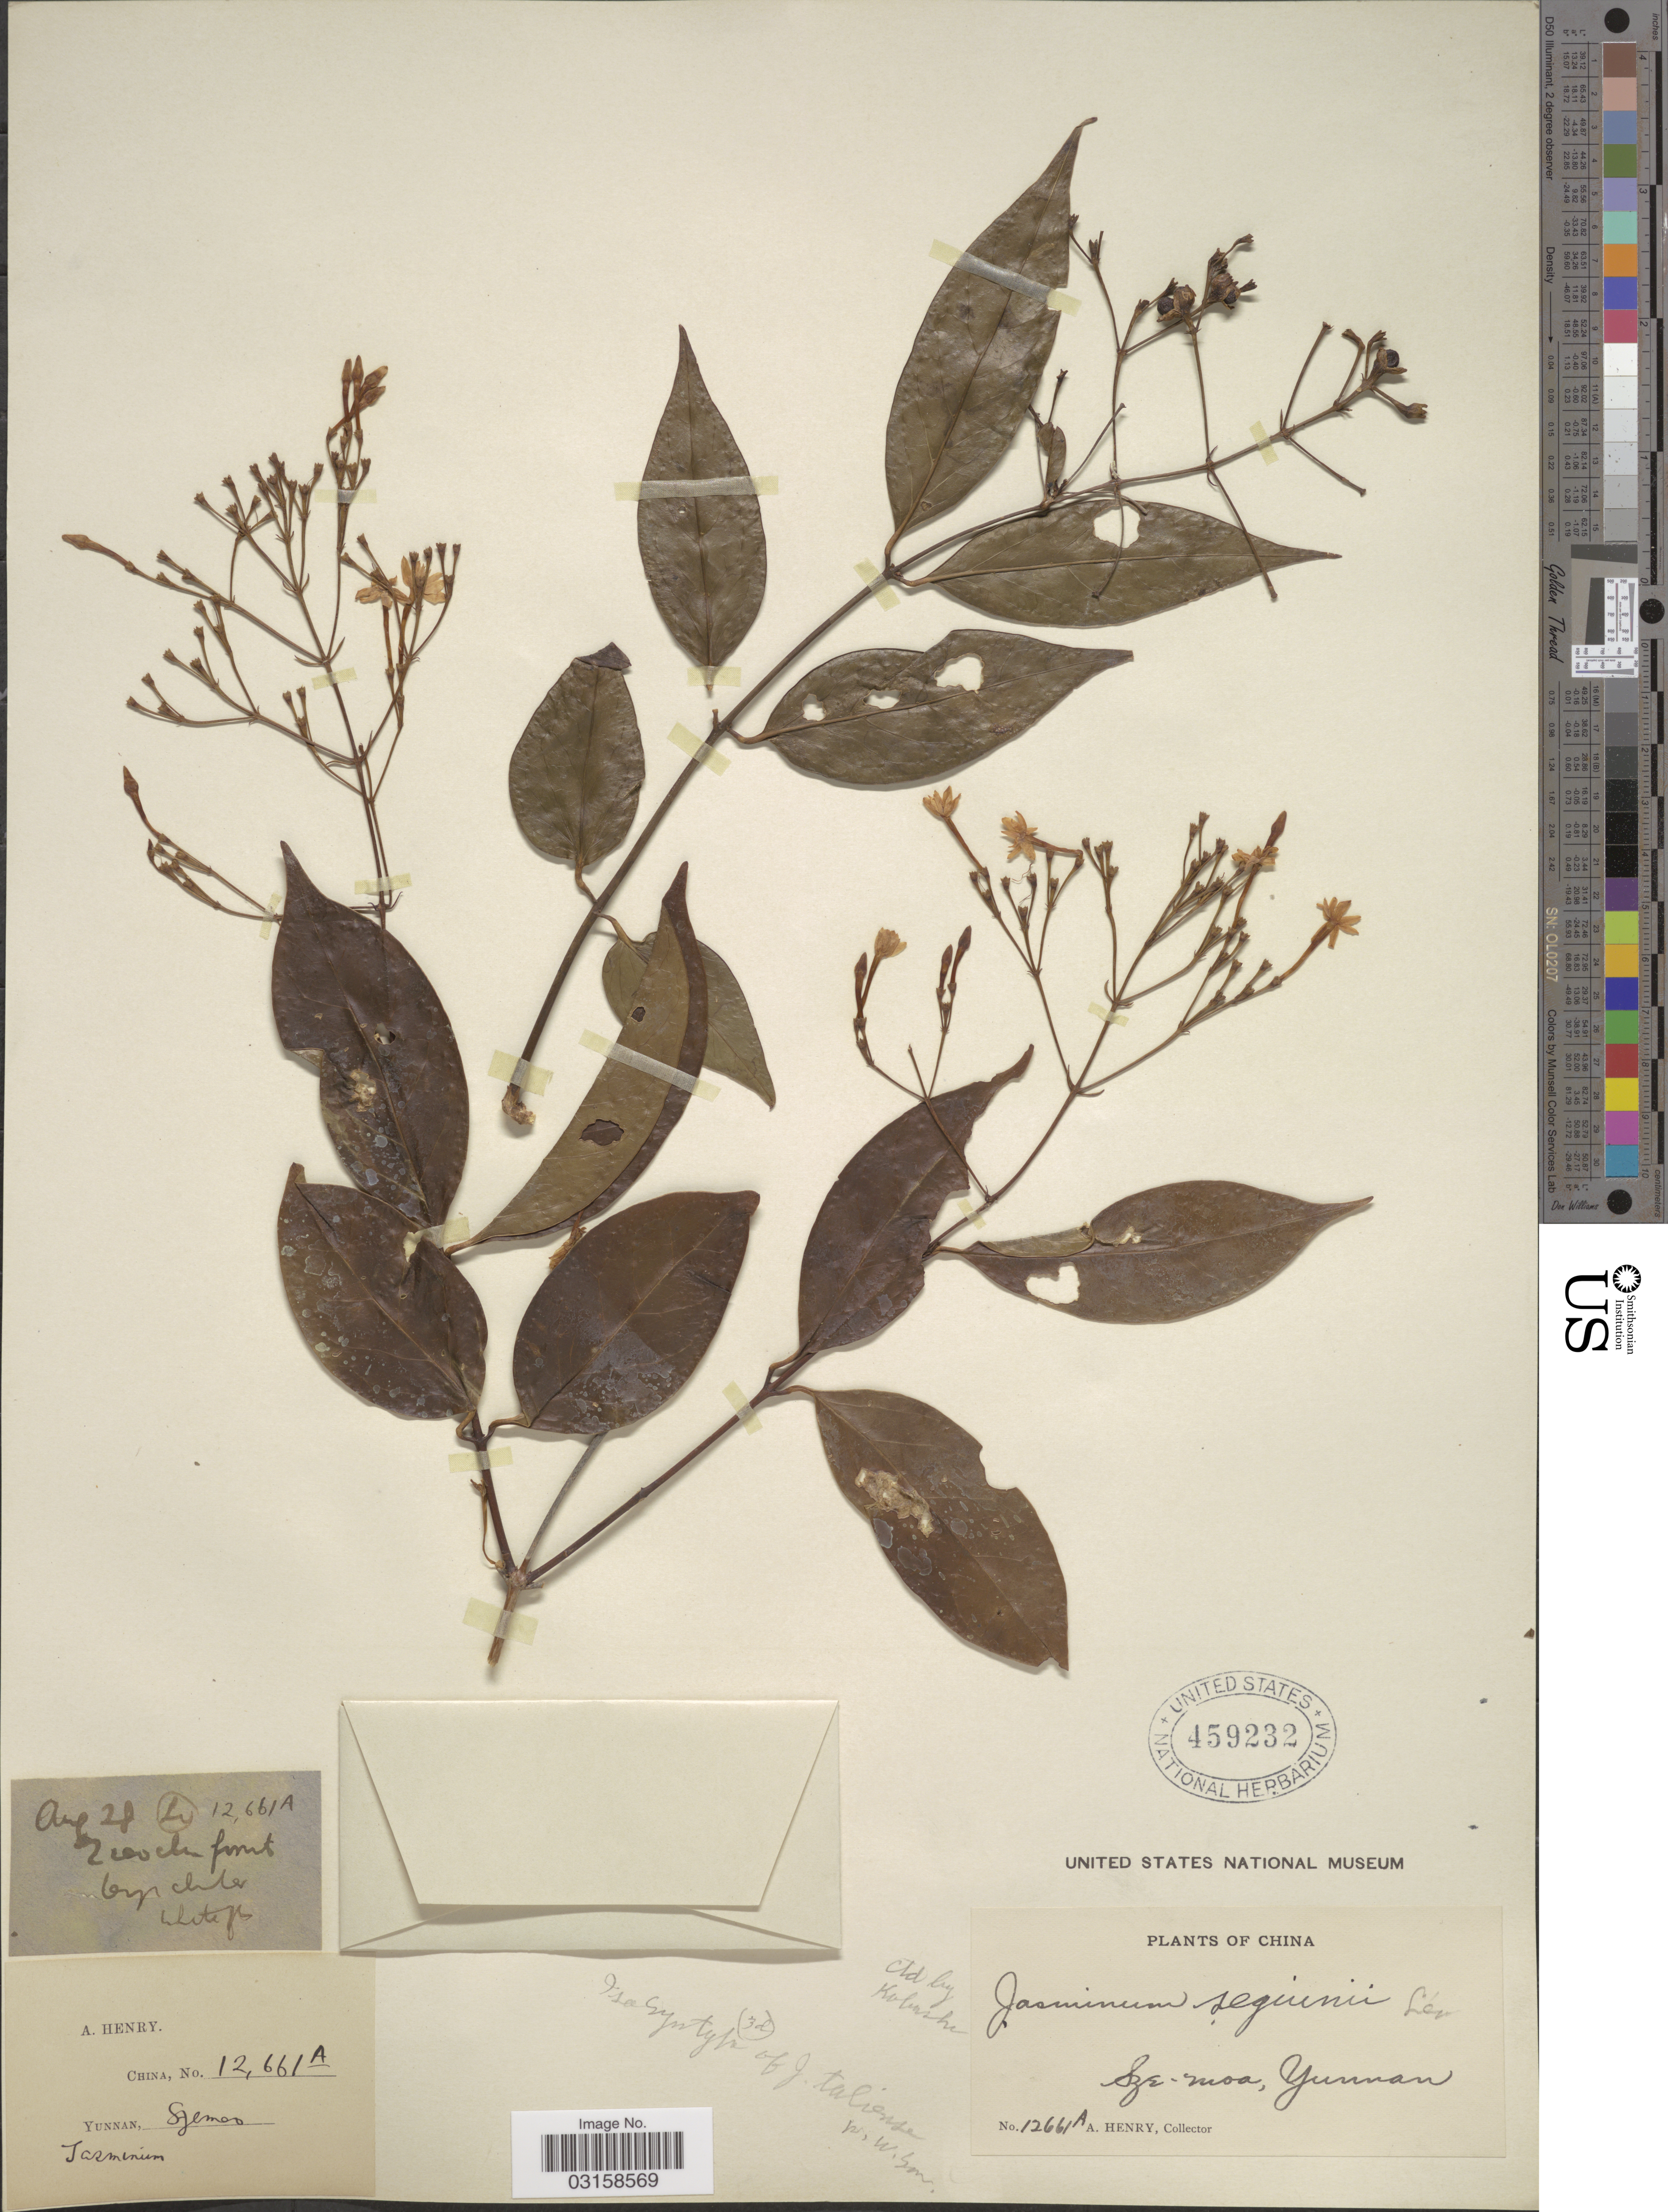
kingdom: Plantae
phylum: Tracheophyta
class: Magnoliopsida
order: Lamiales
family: Oleaceae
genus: Jasminum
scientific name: Jasminum seguinii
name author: H. Lév.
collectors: A. Henry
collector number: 12661 A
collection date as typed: Transcribed d/m/y: /8/28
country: China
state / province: Yunnan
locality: Sze-moa.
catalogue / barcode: US 459232